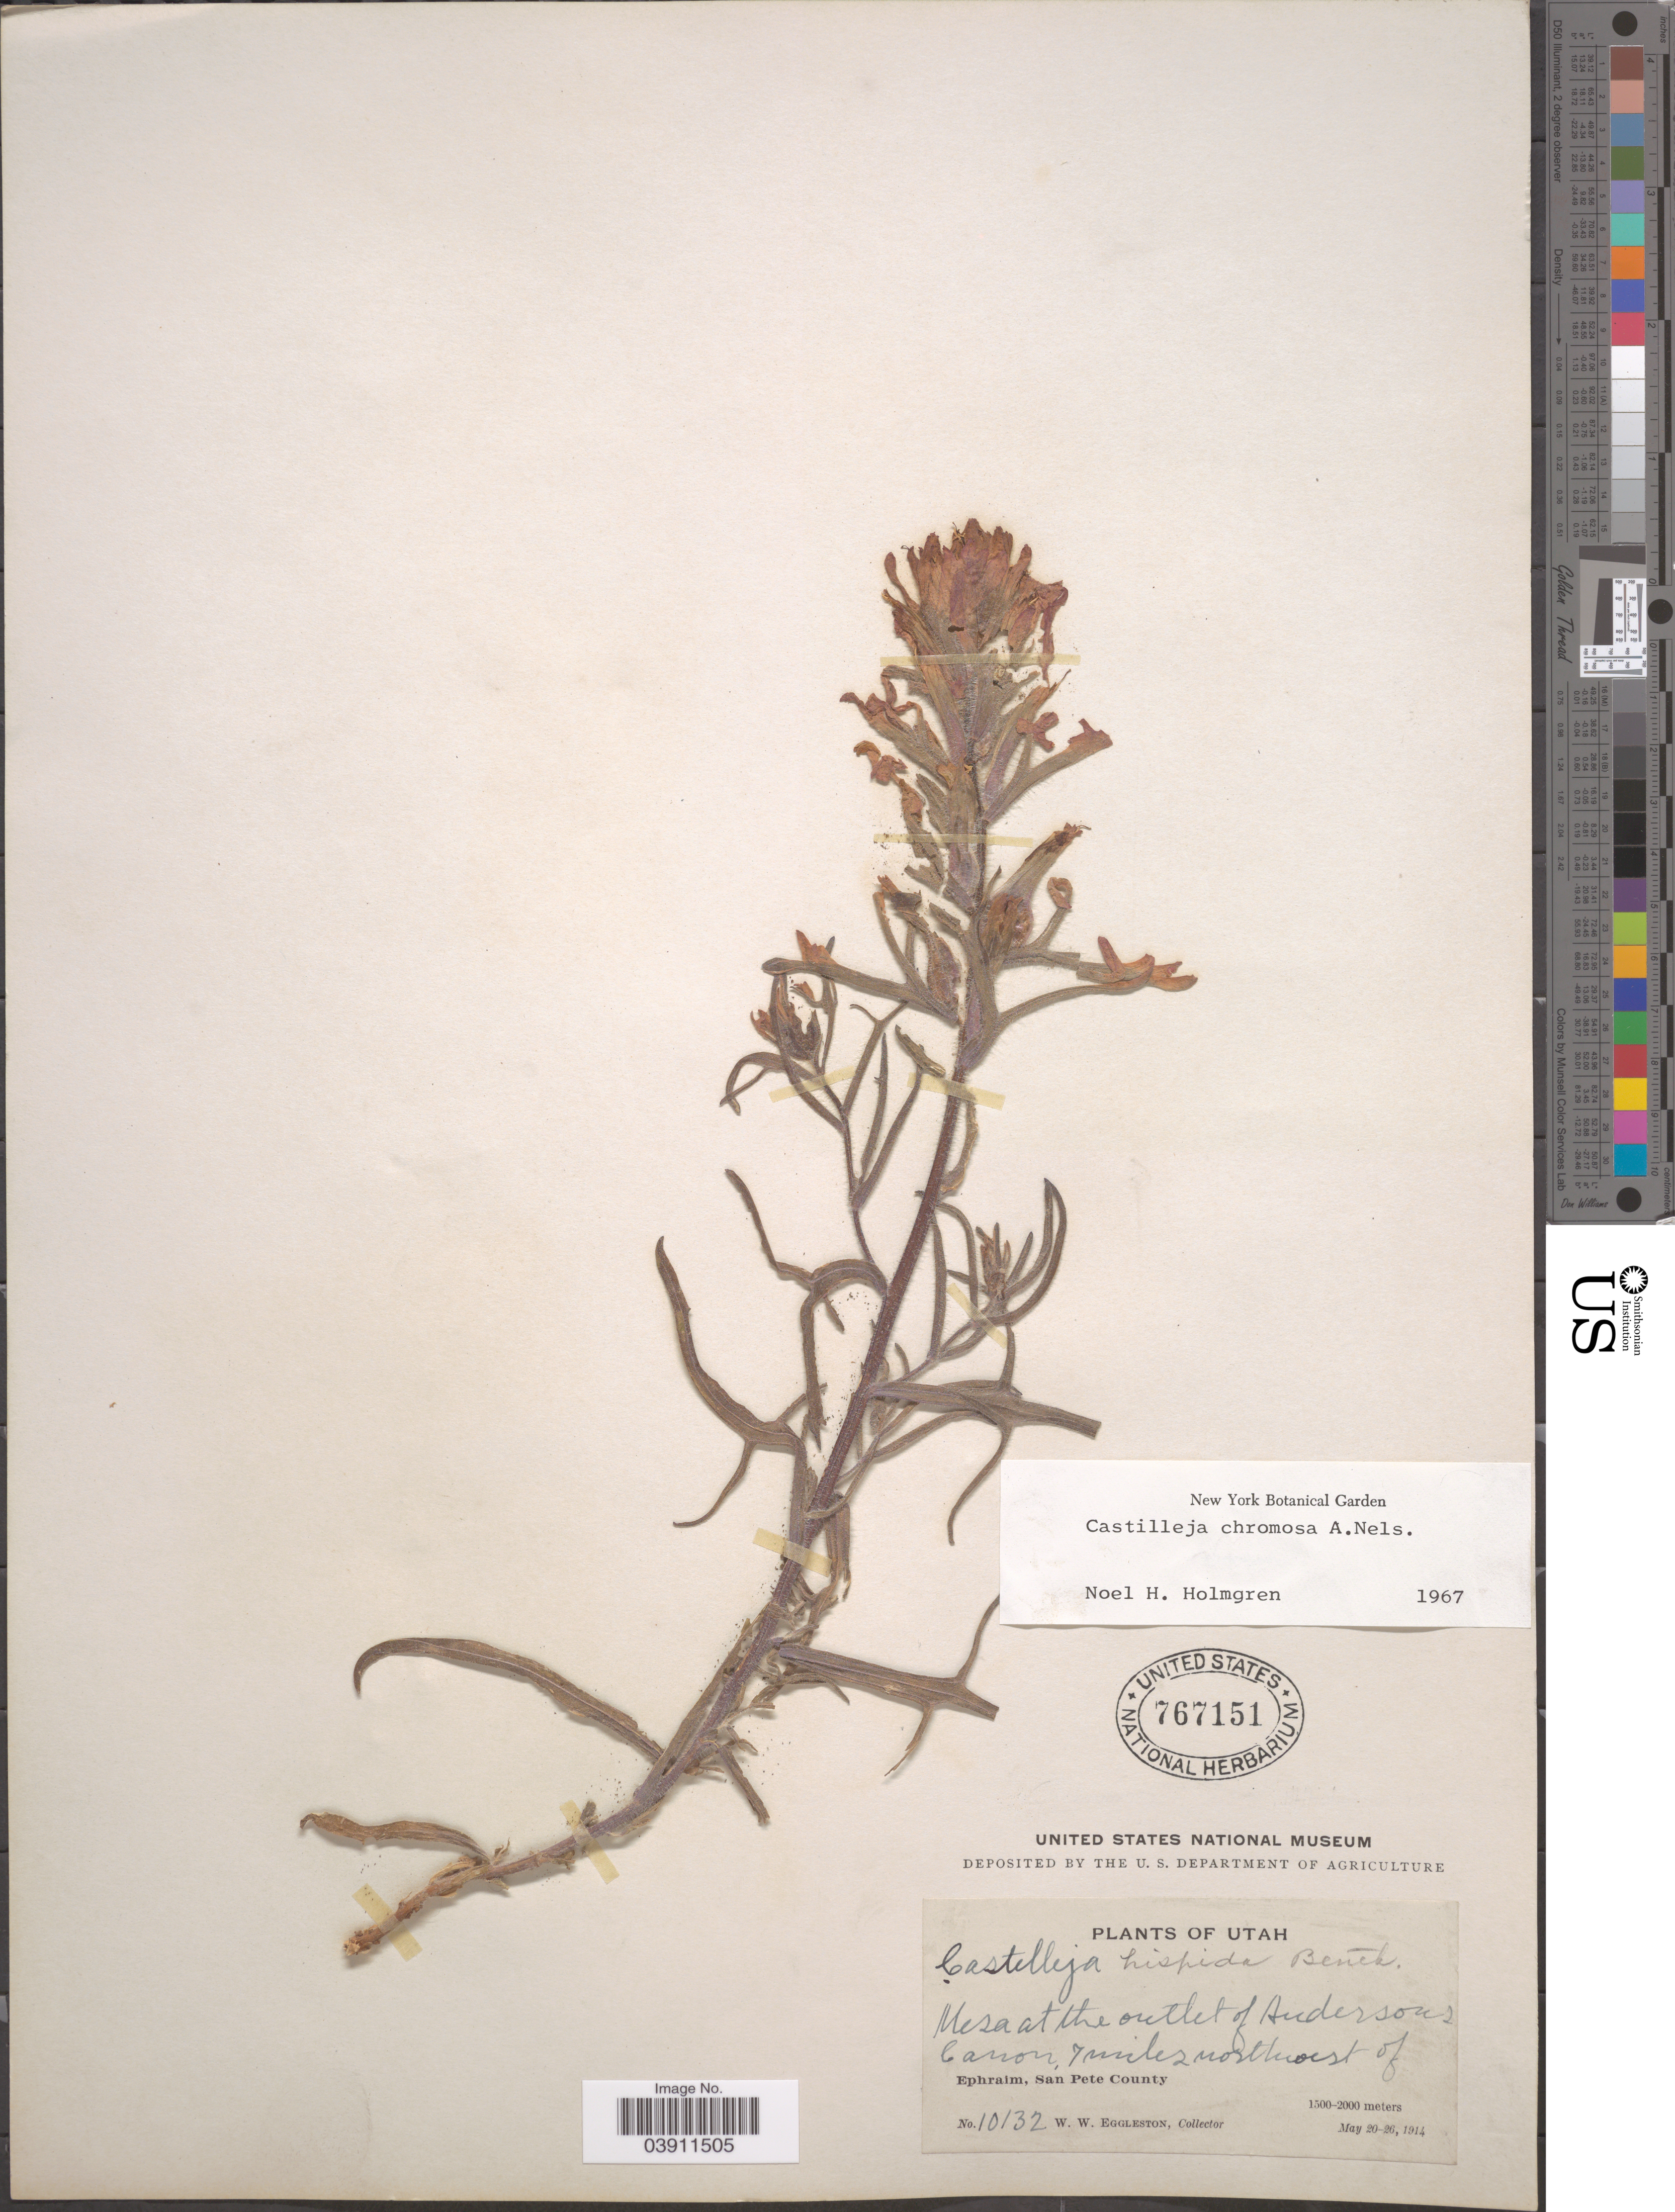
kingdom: Plantae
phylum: Tracheophyta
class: Magnoliopsida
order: Lamiales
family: Orobanchaceae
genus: Castilleja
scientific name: Castilleja chromosa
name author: A. Nelson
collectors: W. W. Eggleston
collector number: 10132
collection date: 1914-05-20/1914-05-26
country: United States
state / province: Utah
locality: Mesa at the outlet of Andersons Canon, 7 miles northwest of Ephraim, San Pete County.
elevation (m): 1500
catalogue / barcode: US 767151